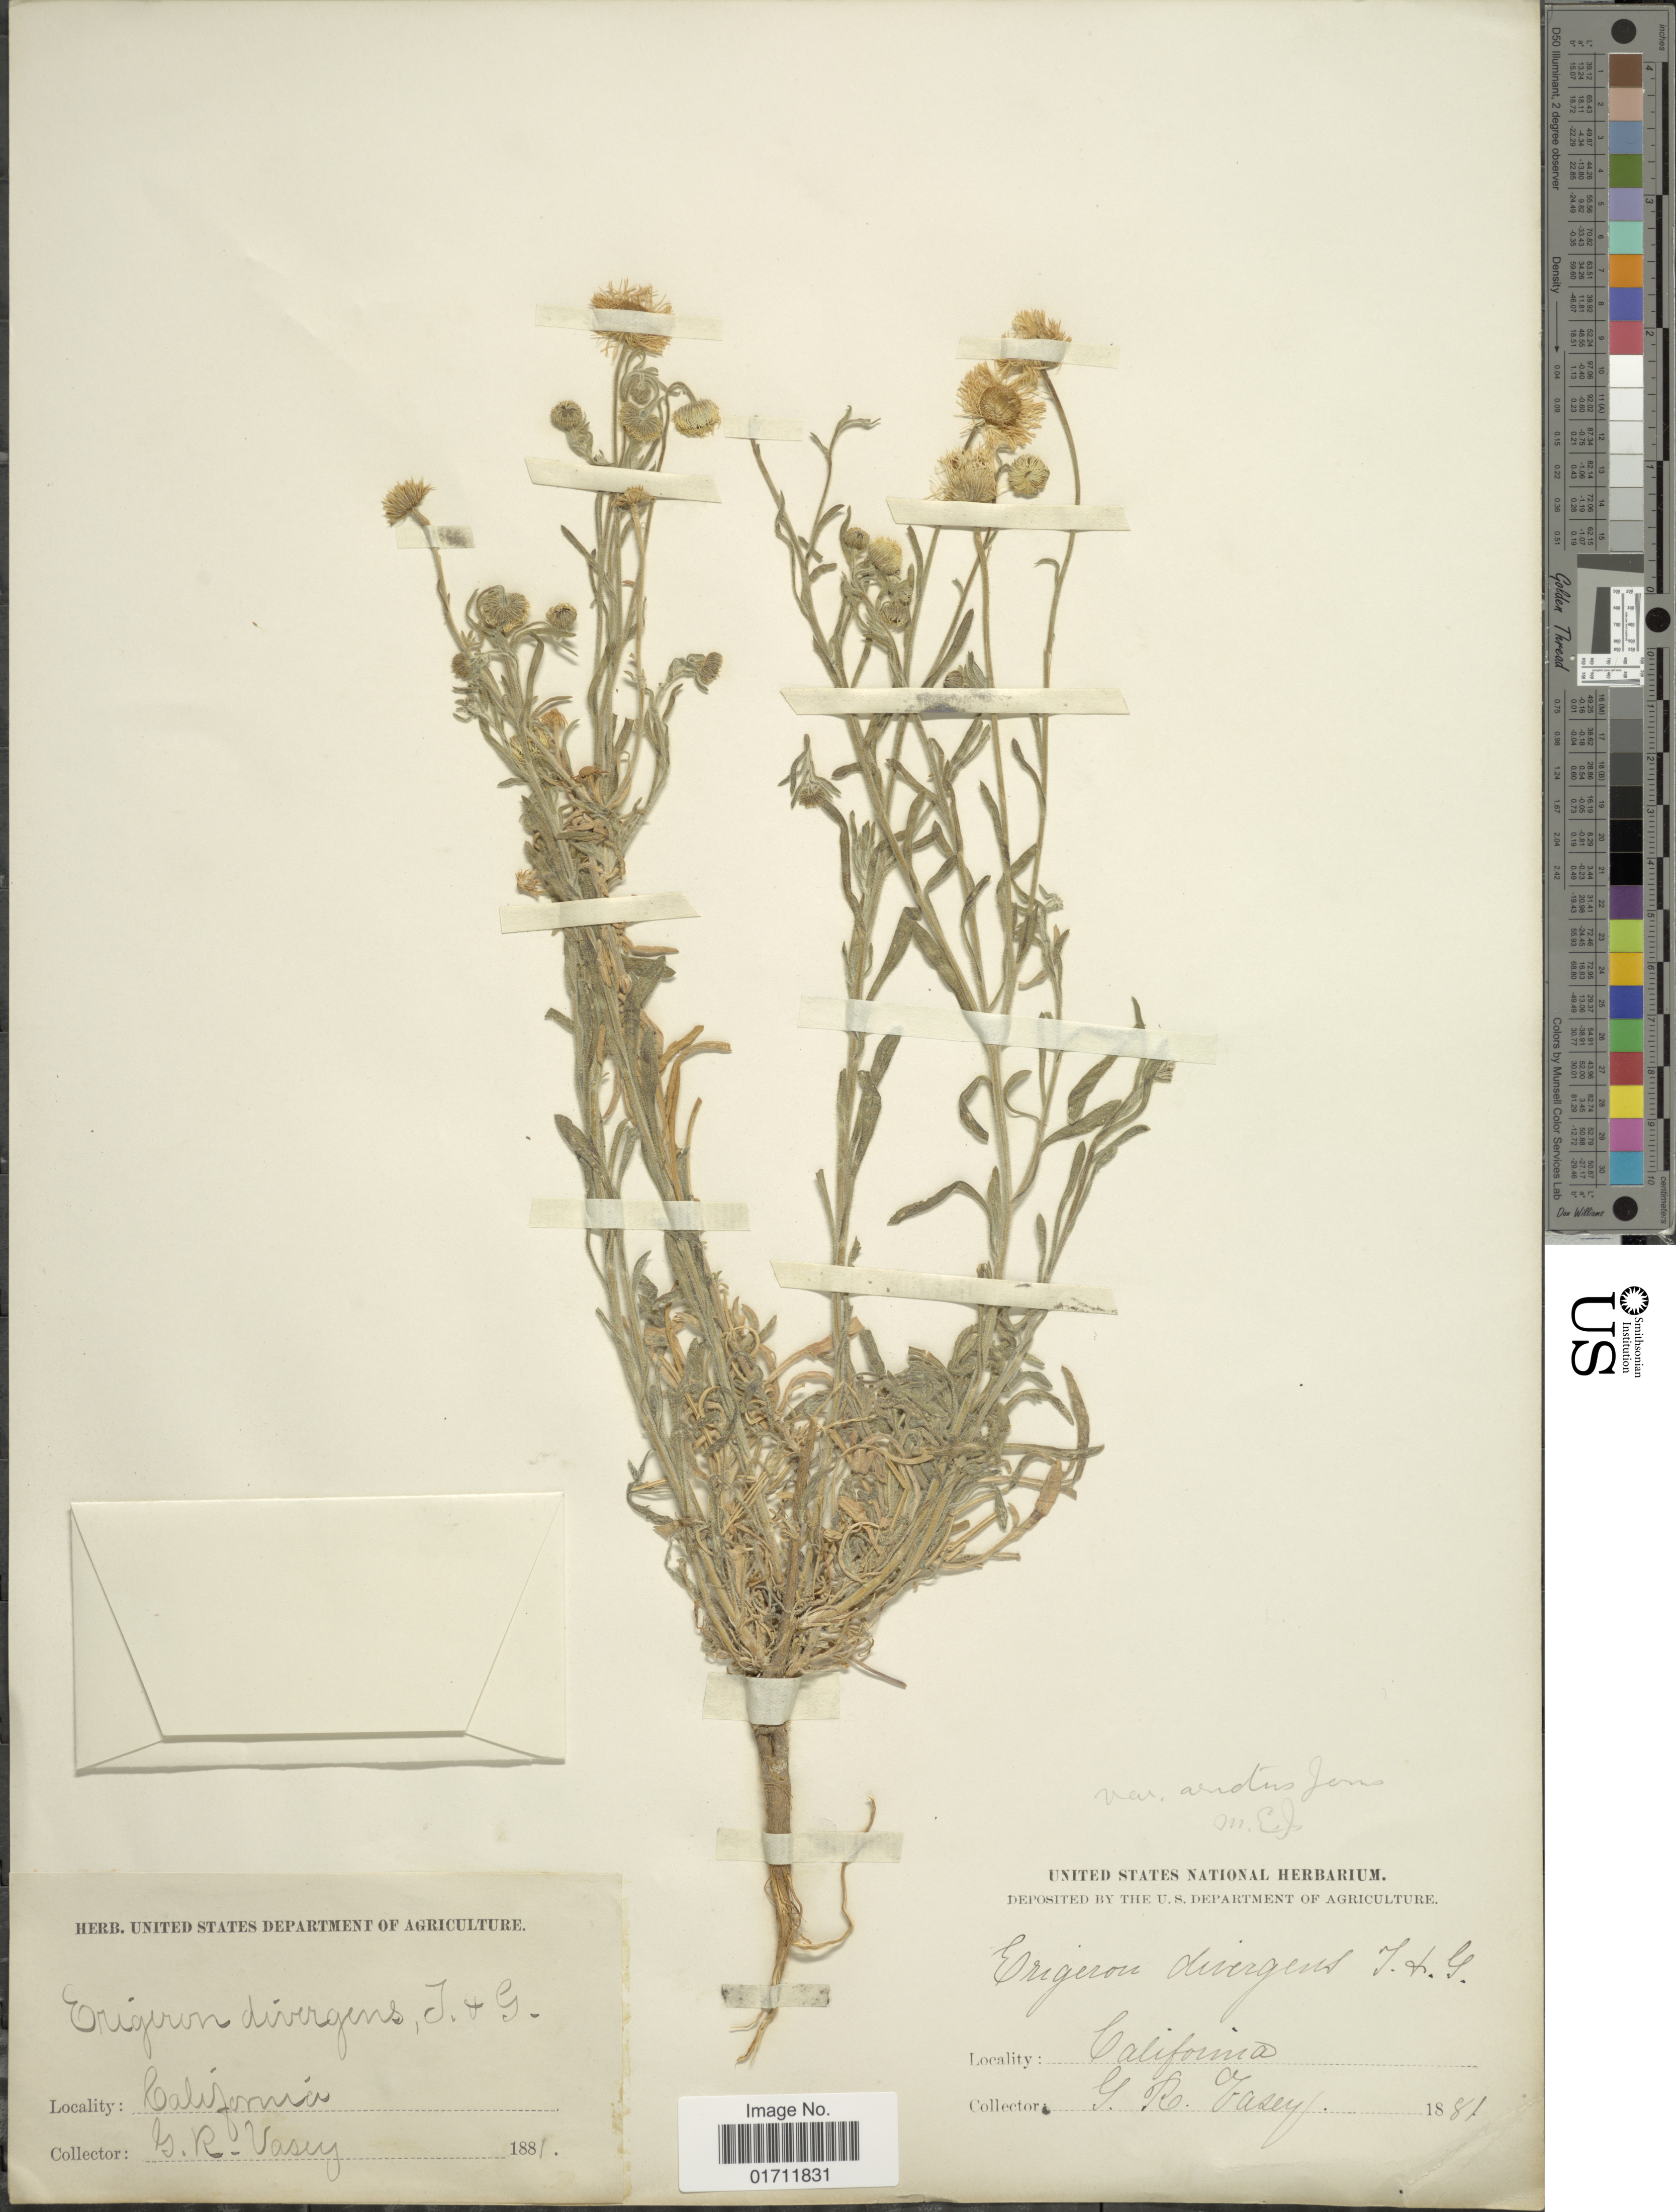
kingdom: Plantae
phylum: Tracheophyta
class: Magnoliopsida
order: Asterales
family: Asteraceae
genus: Erigeron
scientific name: Erigeron divergens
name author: Torr. & A. Gray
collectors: G. R. Vasey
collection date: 1881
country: United States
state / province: California